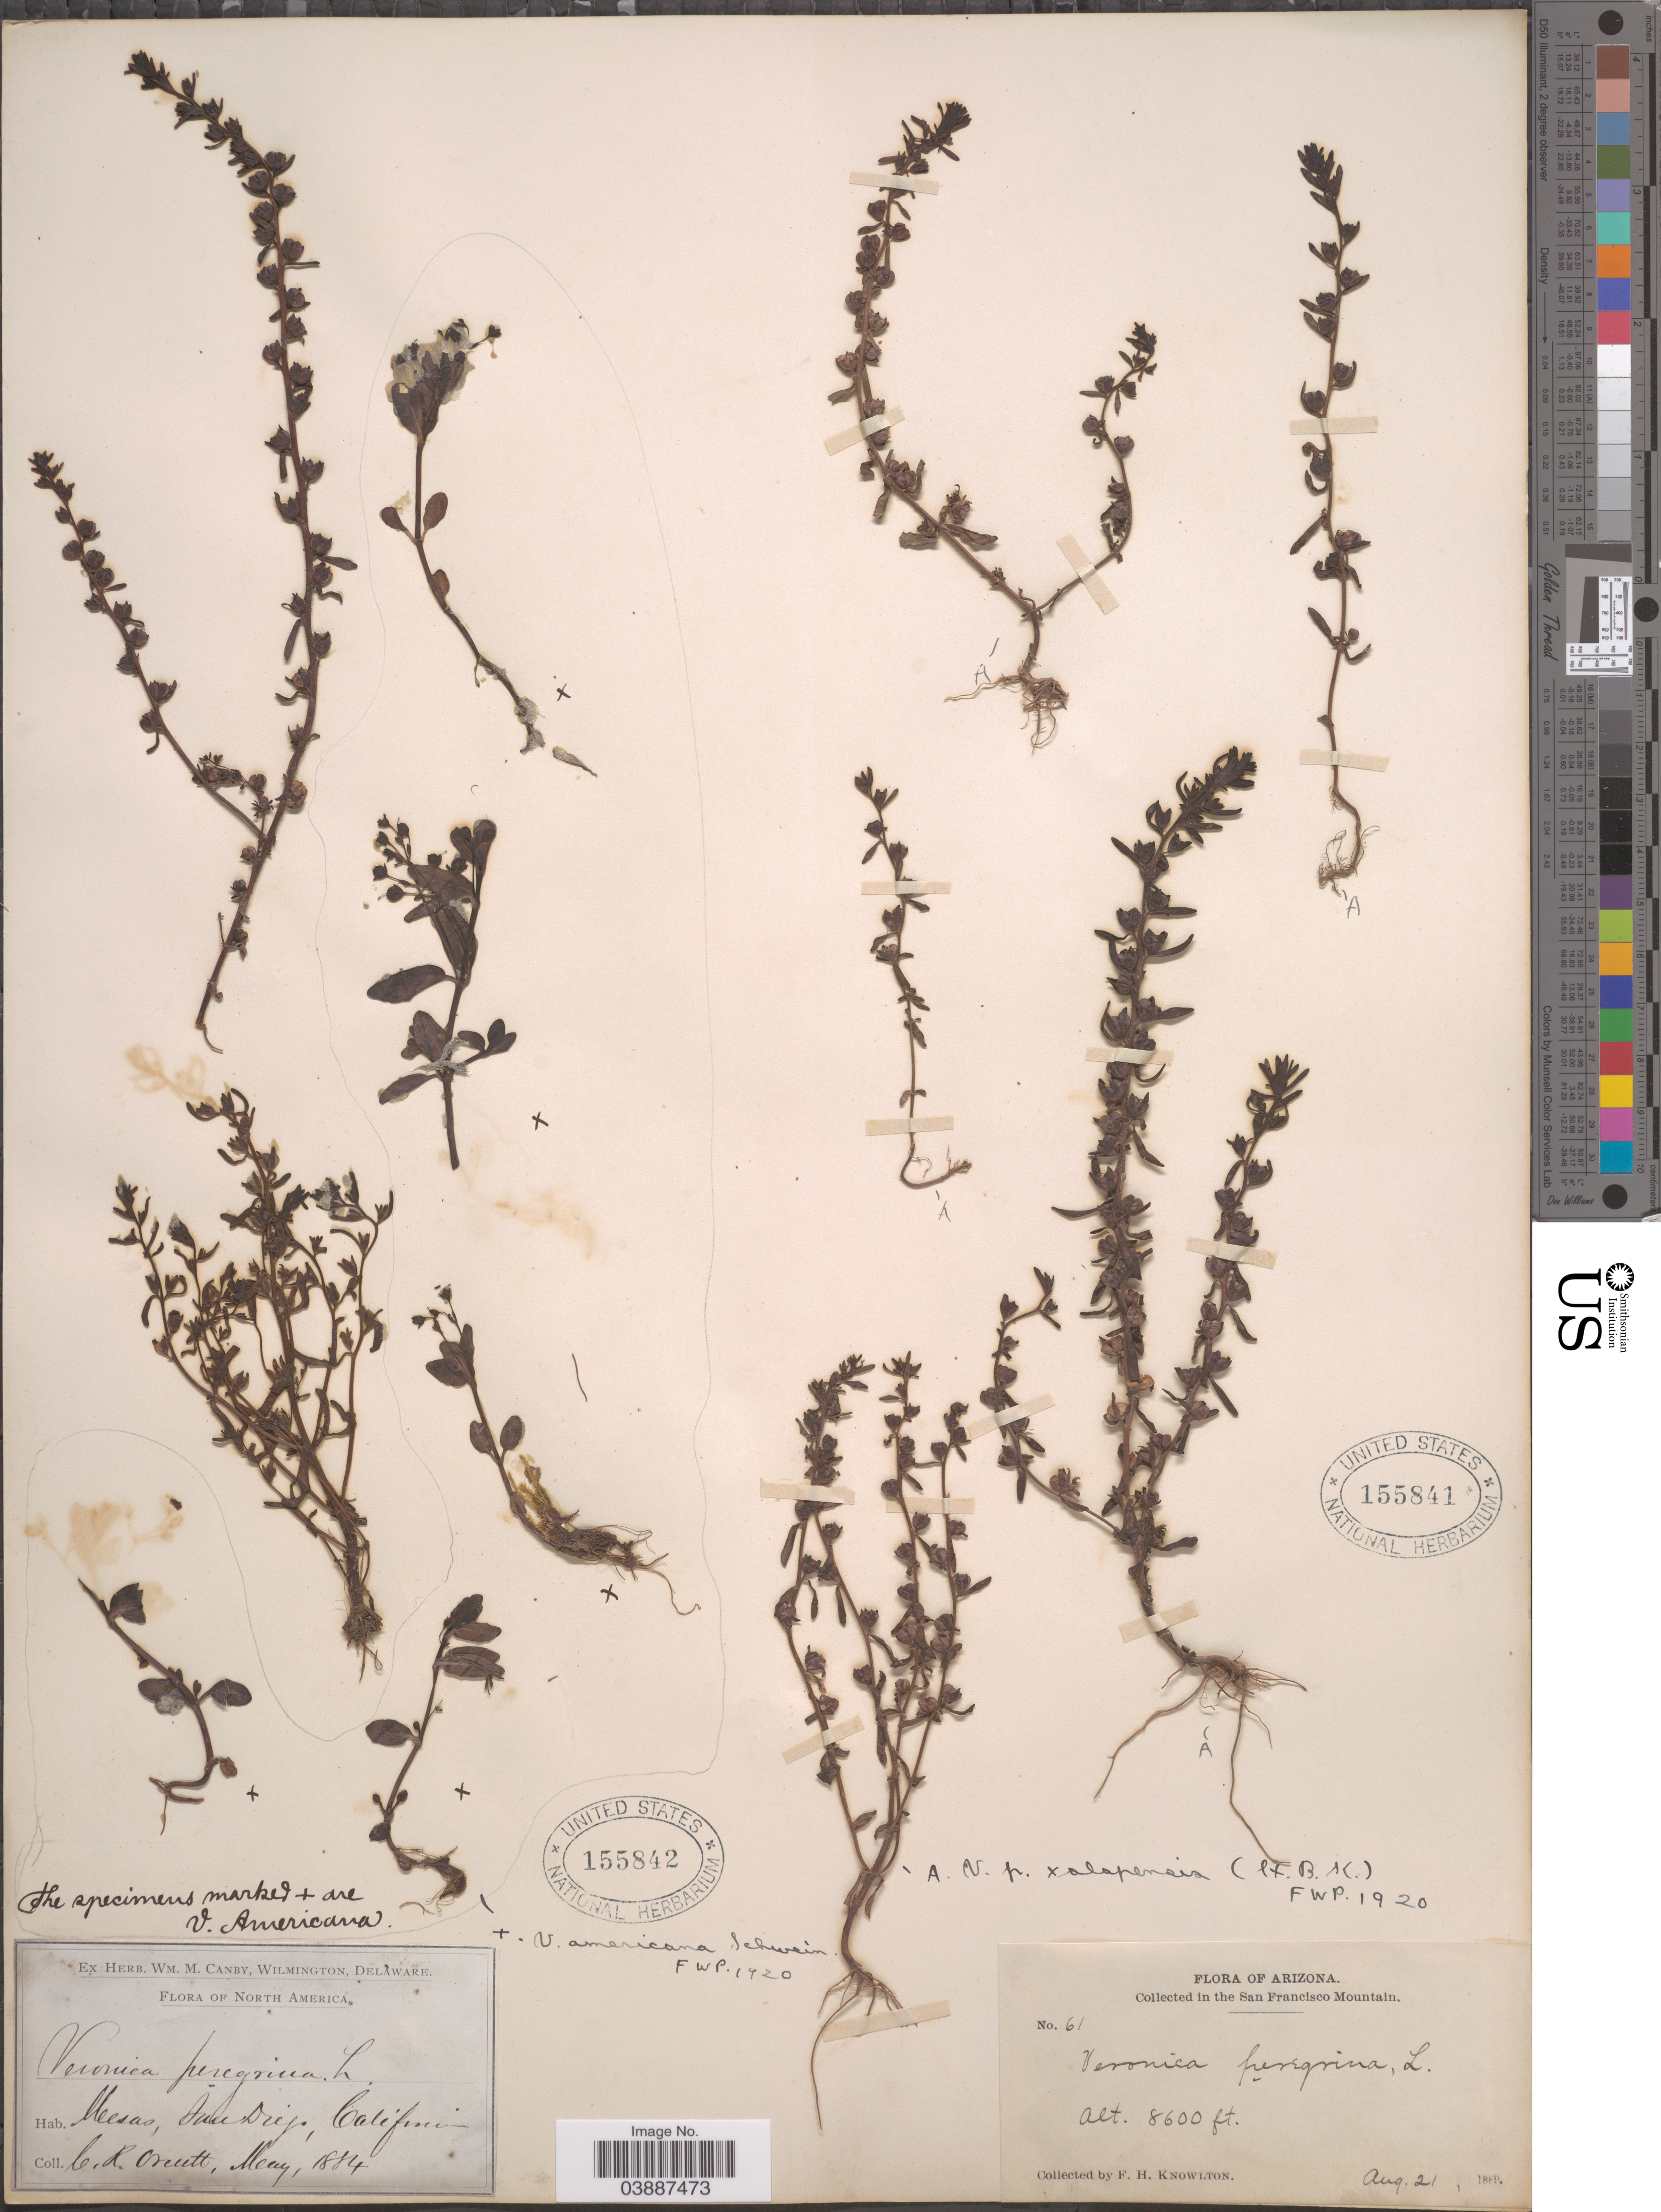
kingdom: Plantae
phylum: Tracheophyta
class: Magnoliopsida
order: Lamiales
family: Plantaginaceae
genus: Veronica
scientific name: Veronica xalapensis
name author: Kunth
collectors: C. R. Orcutt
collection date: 1884-05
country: United States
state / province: California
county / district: San Diego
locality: Mesas, San Diego.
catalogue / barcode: US 155842-2